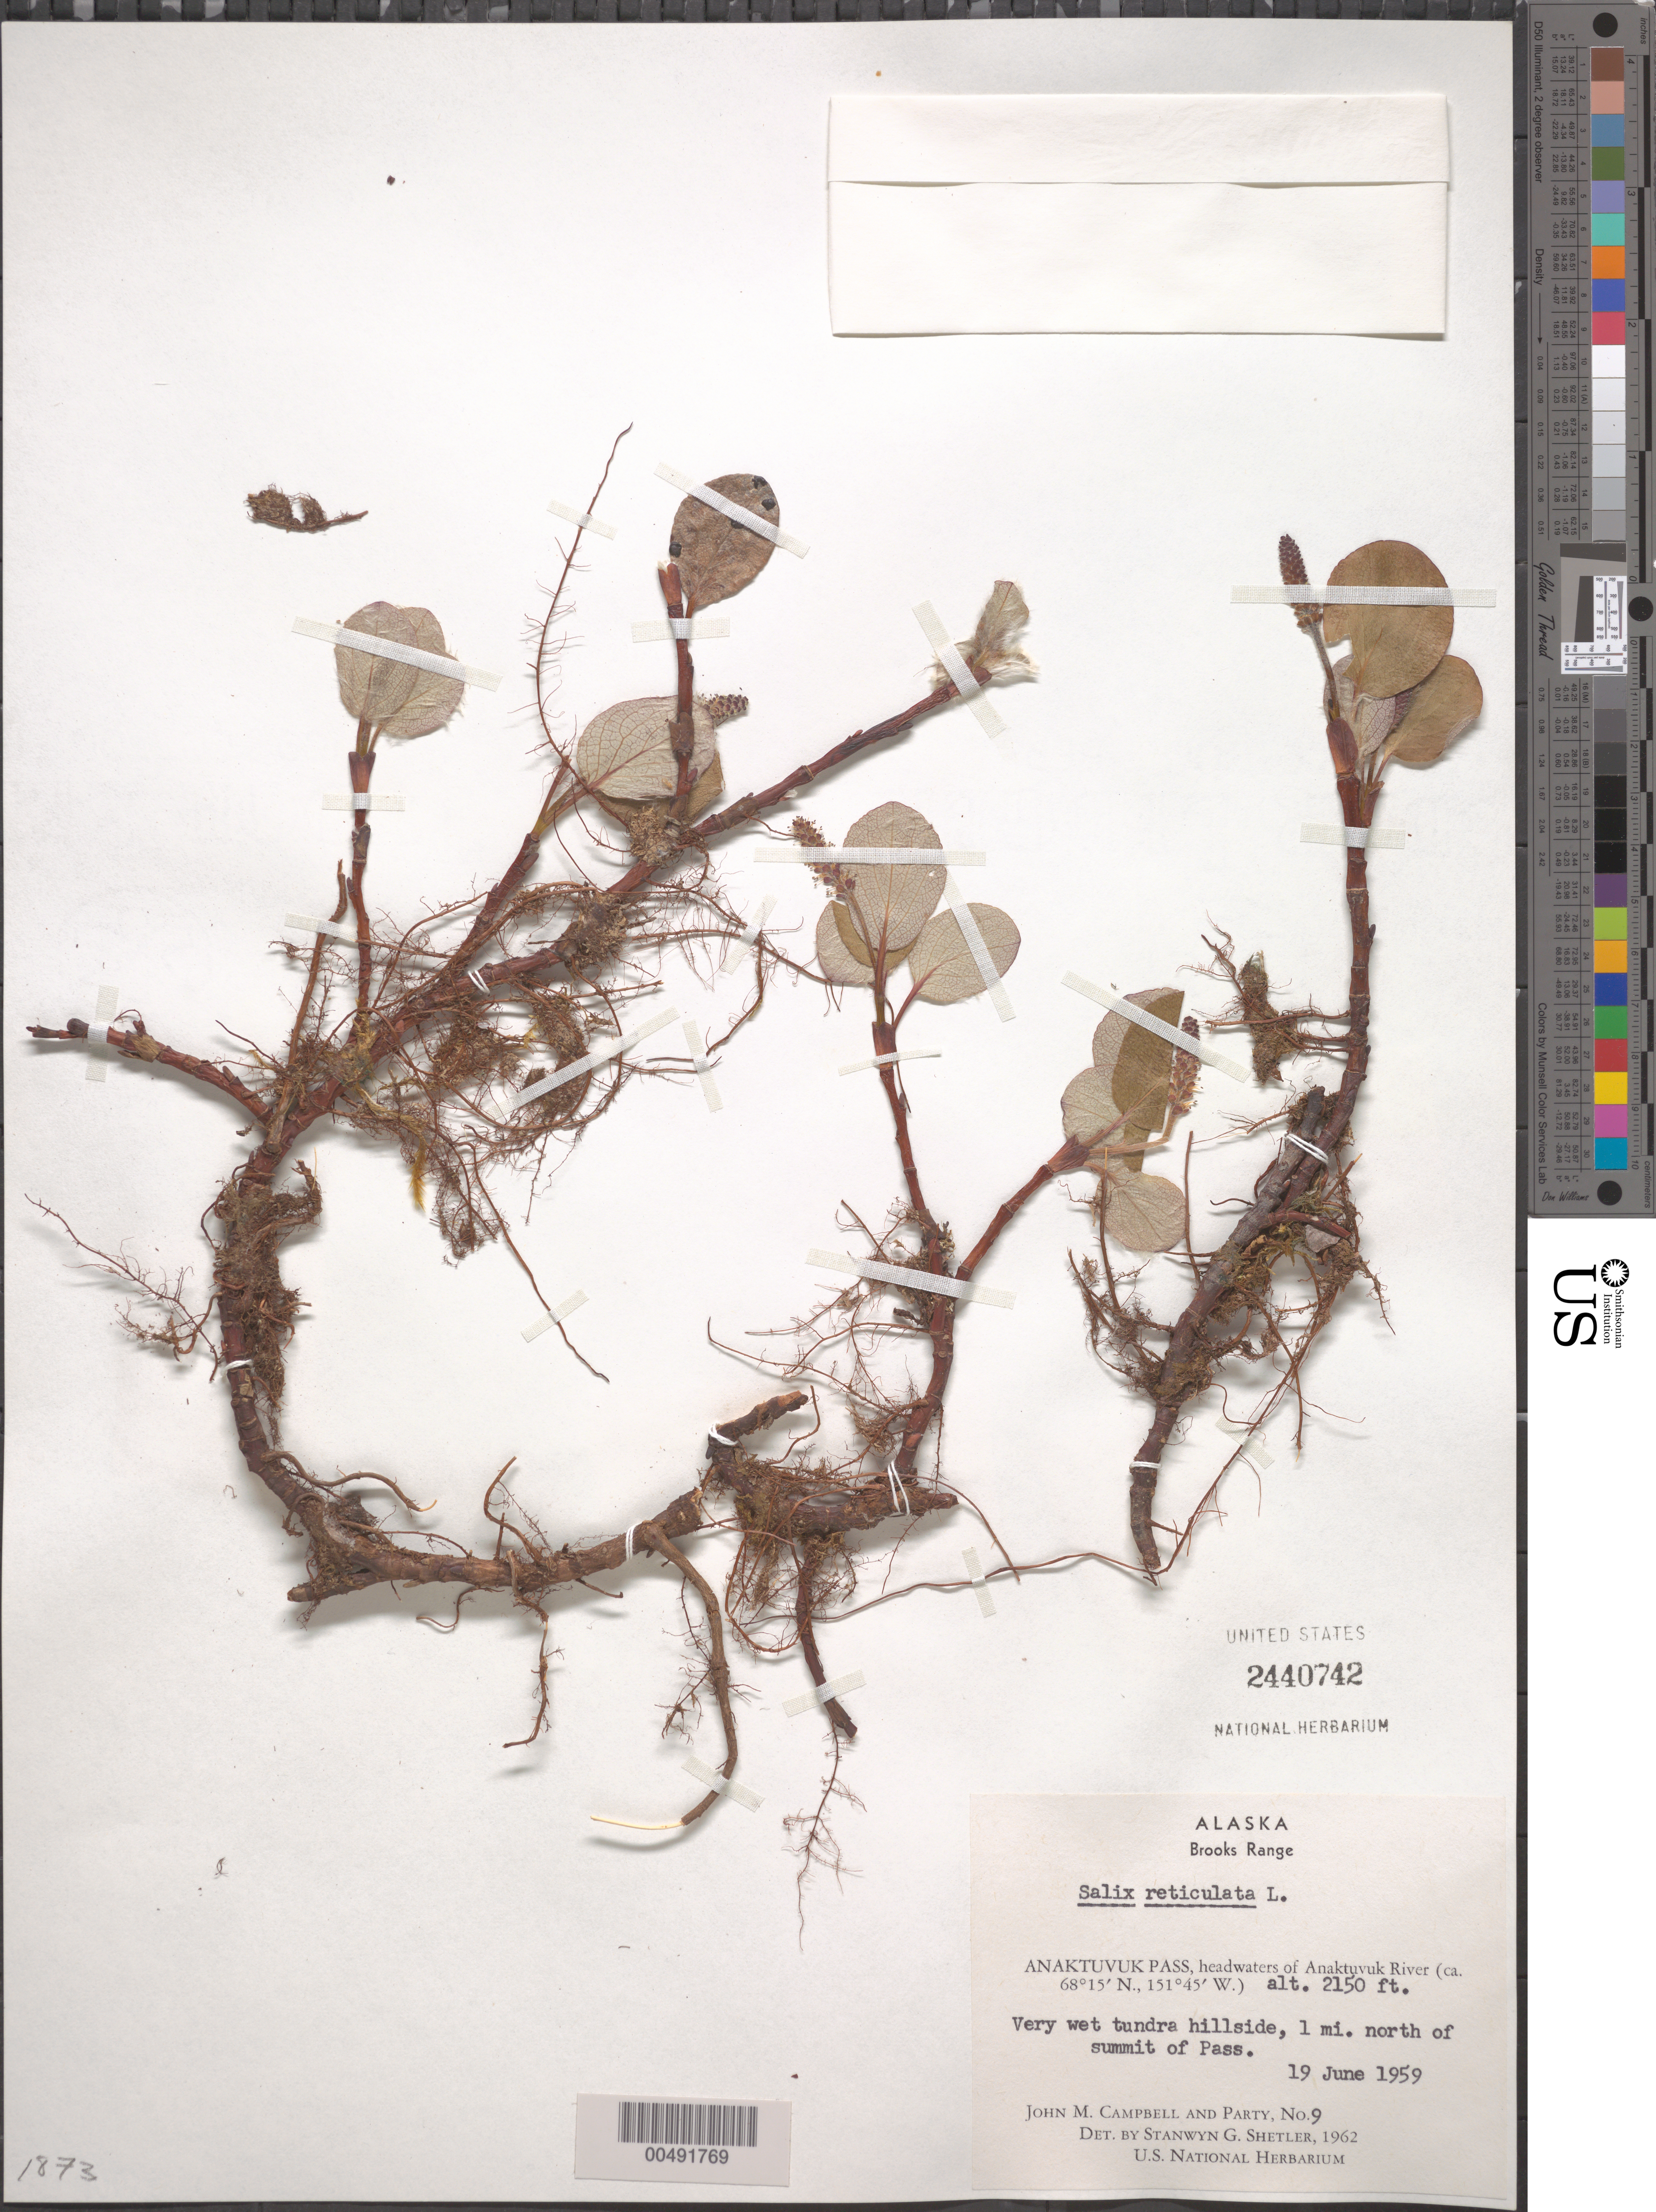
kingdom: Plantae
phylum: Tracheophyta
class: Magnoliopsida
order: Malpighiales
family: Salicaceae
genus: Salix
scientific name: Salix reticulata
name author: L.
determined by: Shetler, Stanwyn G., (US), NMNH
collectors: J. M. Campbell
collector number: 09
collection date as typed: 19 Jun 1959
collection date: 1959-06-19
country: United States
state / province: Alaska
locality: Brooks Range, 1 mi. N of Anaktuvuk Pass, headwaters of Anaktuvuk River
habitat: very wet tundra hillside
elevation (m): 655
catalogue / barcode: US 2440742